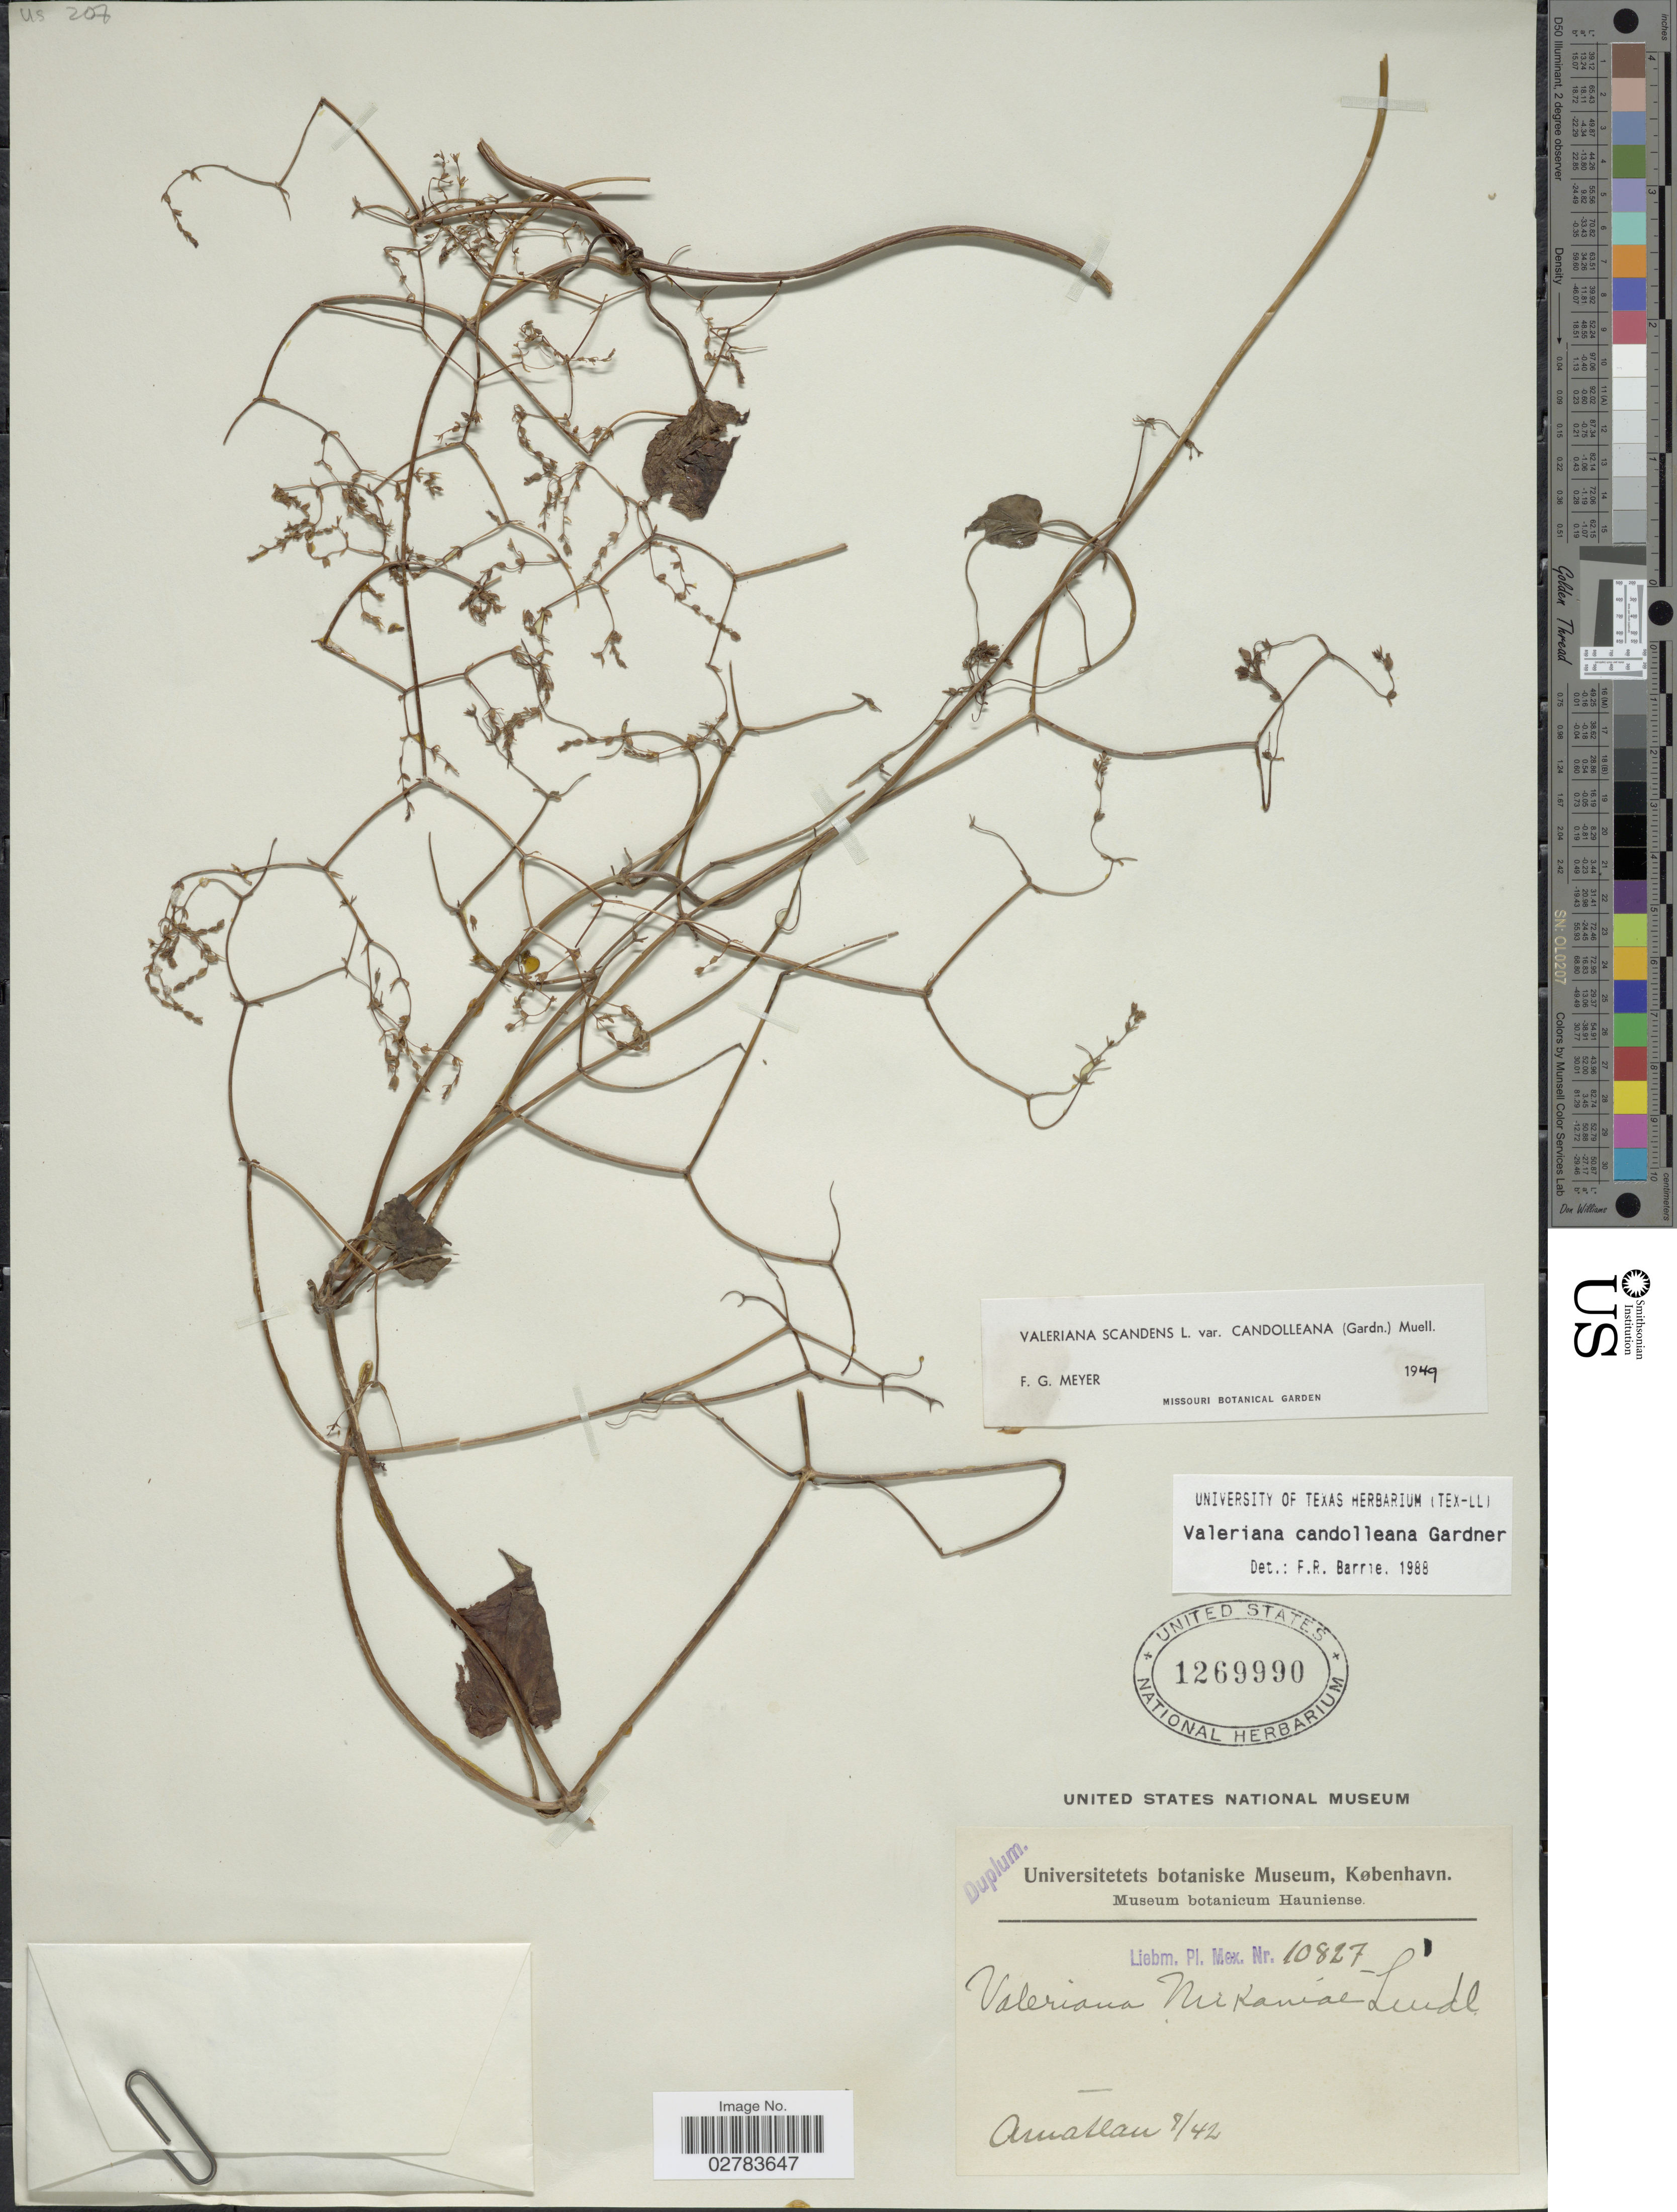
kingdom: Plantae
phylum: Tracheophyta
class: Magnoliopsida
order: Dipsacales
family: Caprifoliaceae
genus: Valeriana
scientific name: Valeriana candolleana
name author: Gardner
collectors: Liebm.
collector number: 10827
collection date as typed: Transcribed d/m/y: /8/42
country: Mexico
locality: Amatlan.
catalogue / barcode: US 1269990